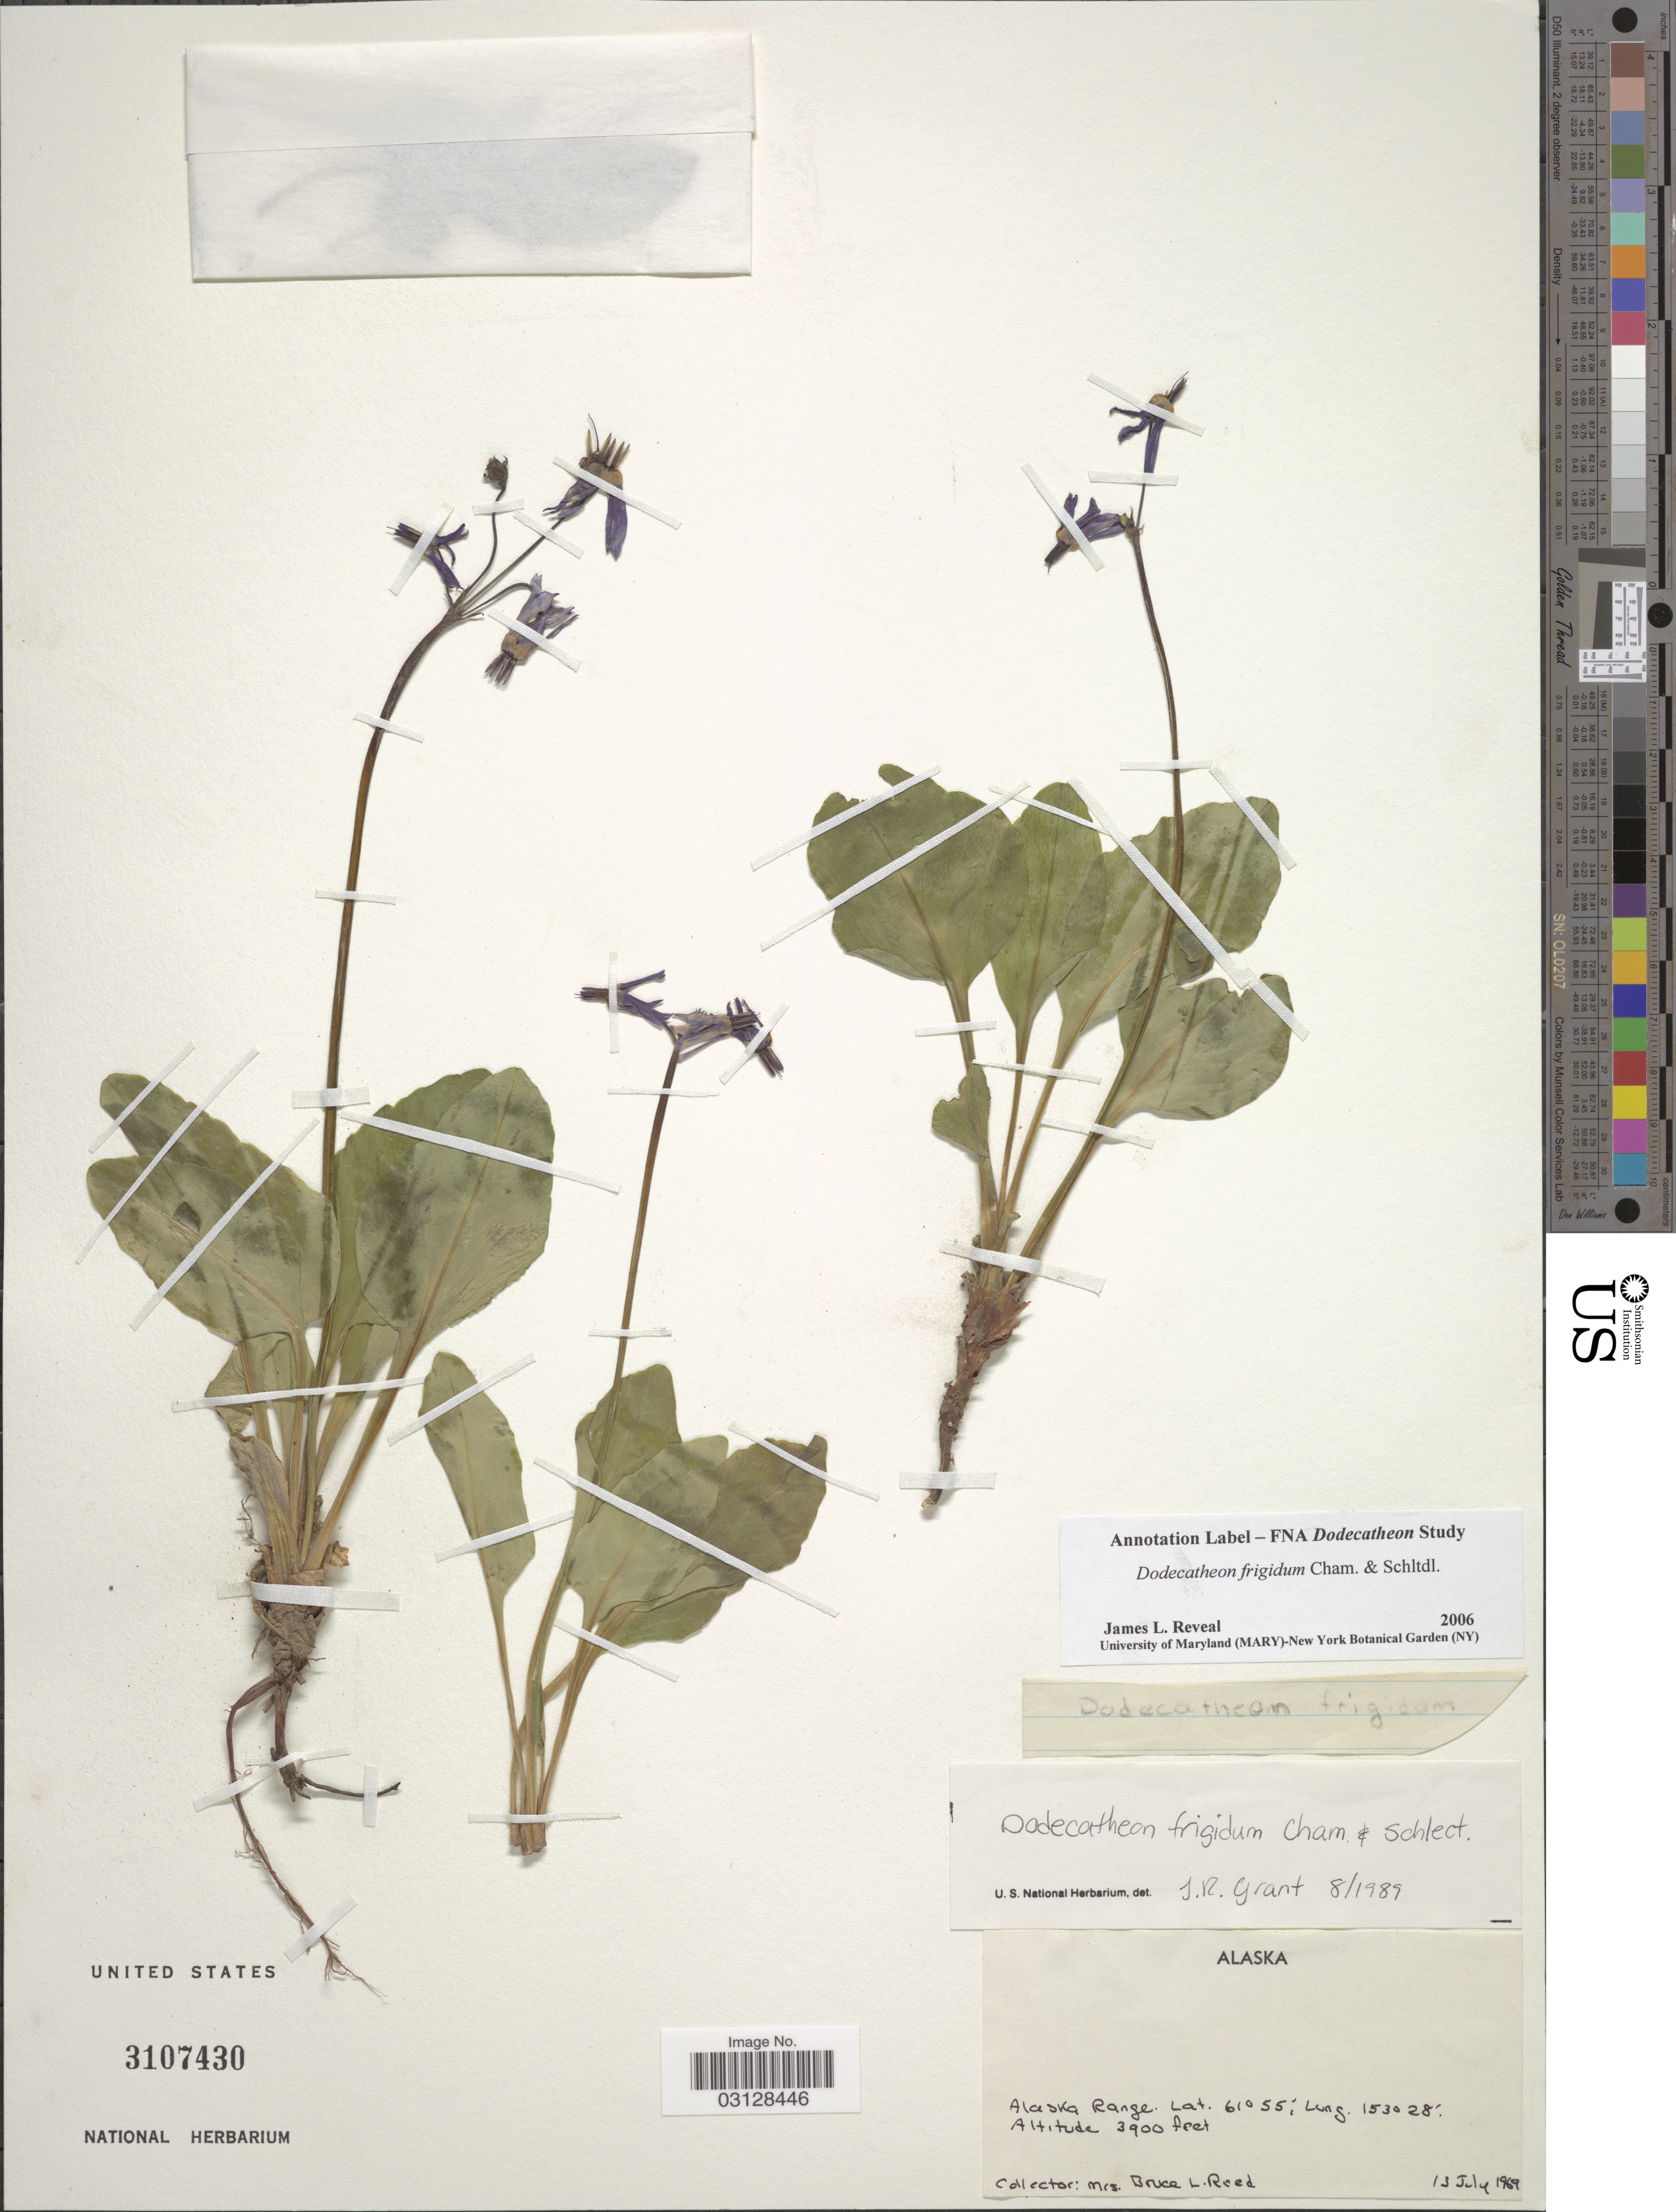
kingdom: Plantae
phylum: Tracheophyta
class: Magnoliopsida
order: Ericales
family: Primulaceae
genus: Dodecatheon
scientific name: Dodecatheon frigidum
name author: Cham. & Schltdl.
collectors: B. Reed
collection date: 1969-07-13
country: United States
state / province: Alaska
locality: Alaska Range.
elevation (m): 1189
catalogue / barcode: US 3107430